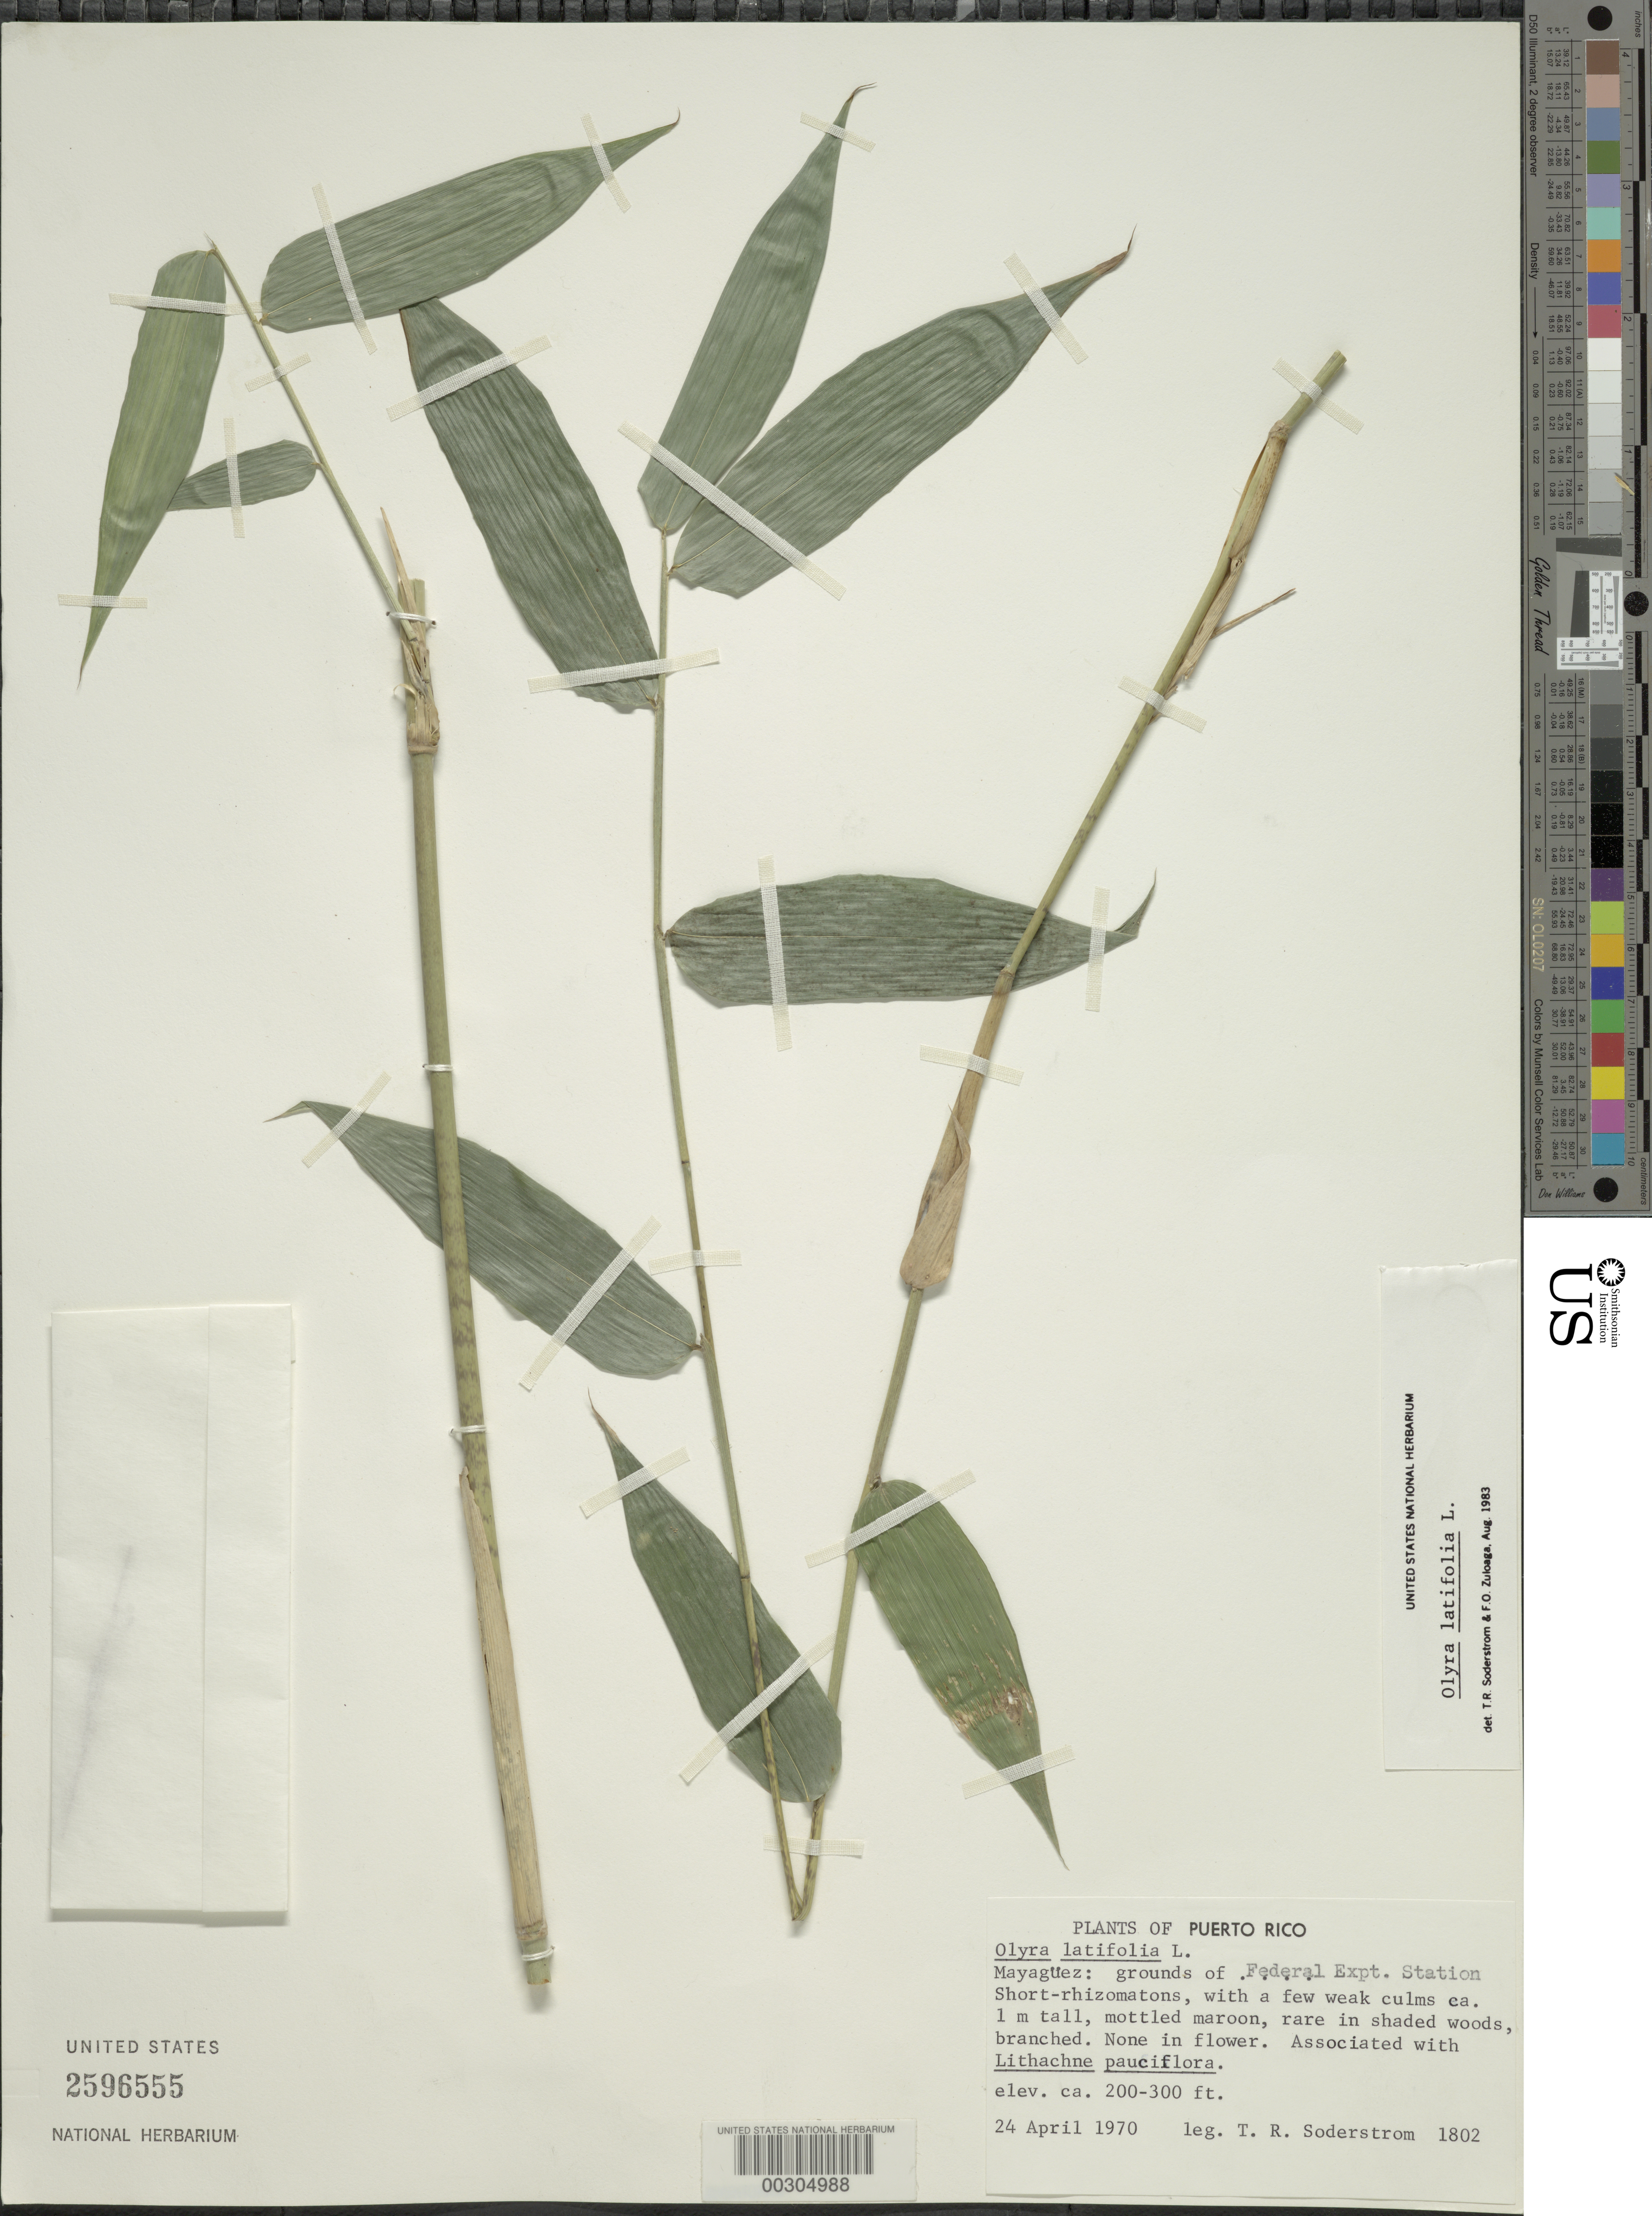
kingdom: Plantae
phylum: Tracheophyta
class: Liliopsida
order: Poales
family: Poaceae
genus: Olyra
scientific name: Olyra latifolia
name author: L.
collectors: T. R. Soderstrom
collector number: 1802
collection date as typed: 24 Apr 1970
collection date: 1970-04-24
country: Puerto Rico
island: Greater Antilles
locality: Fed. expt. sta., mayaguez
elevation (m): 61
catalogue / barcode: US 2596555